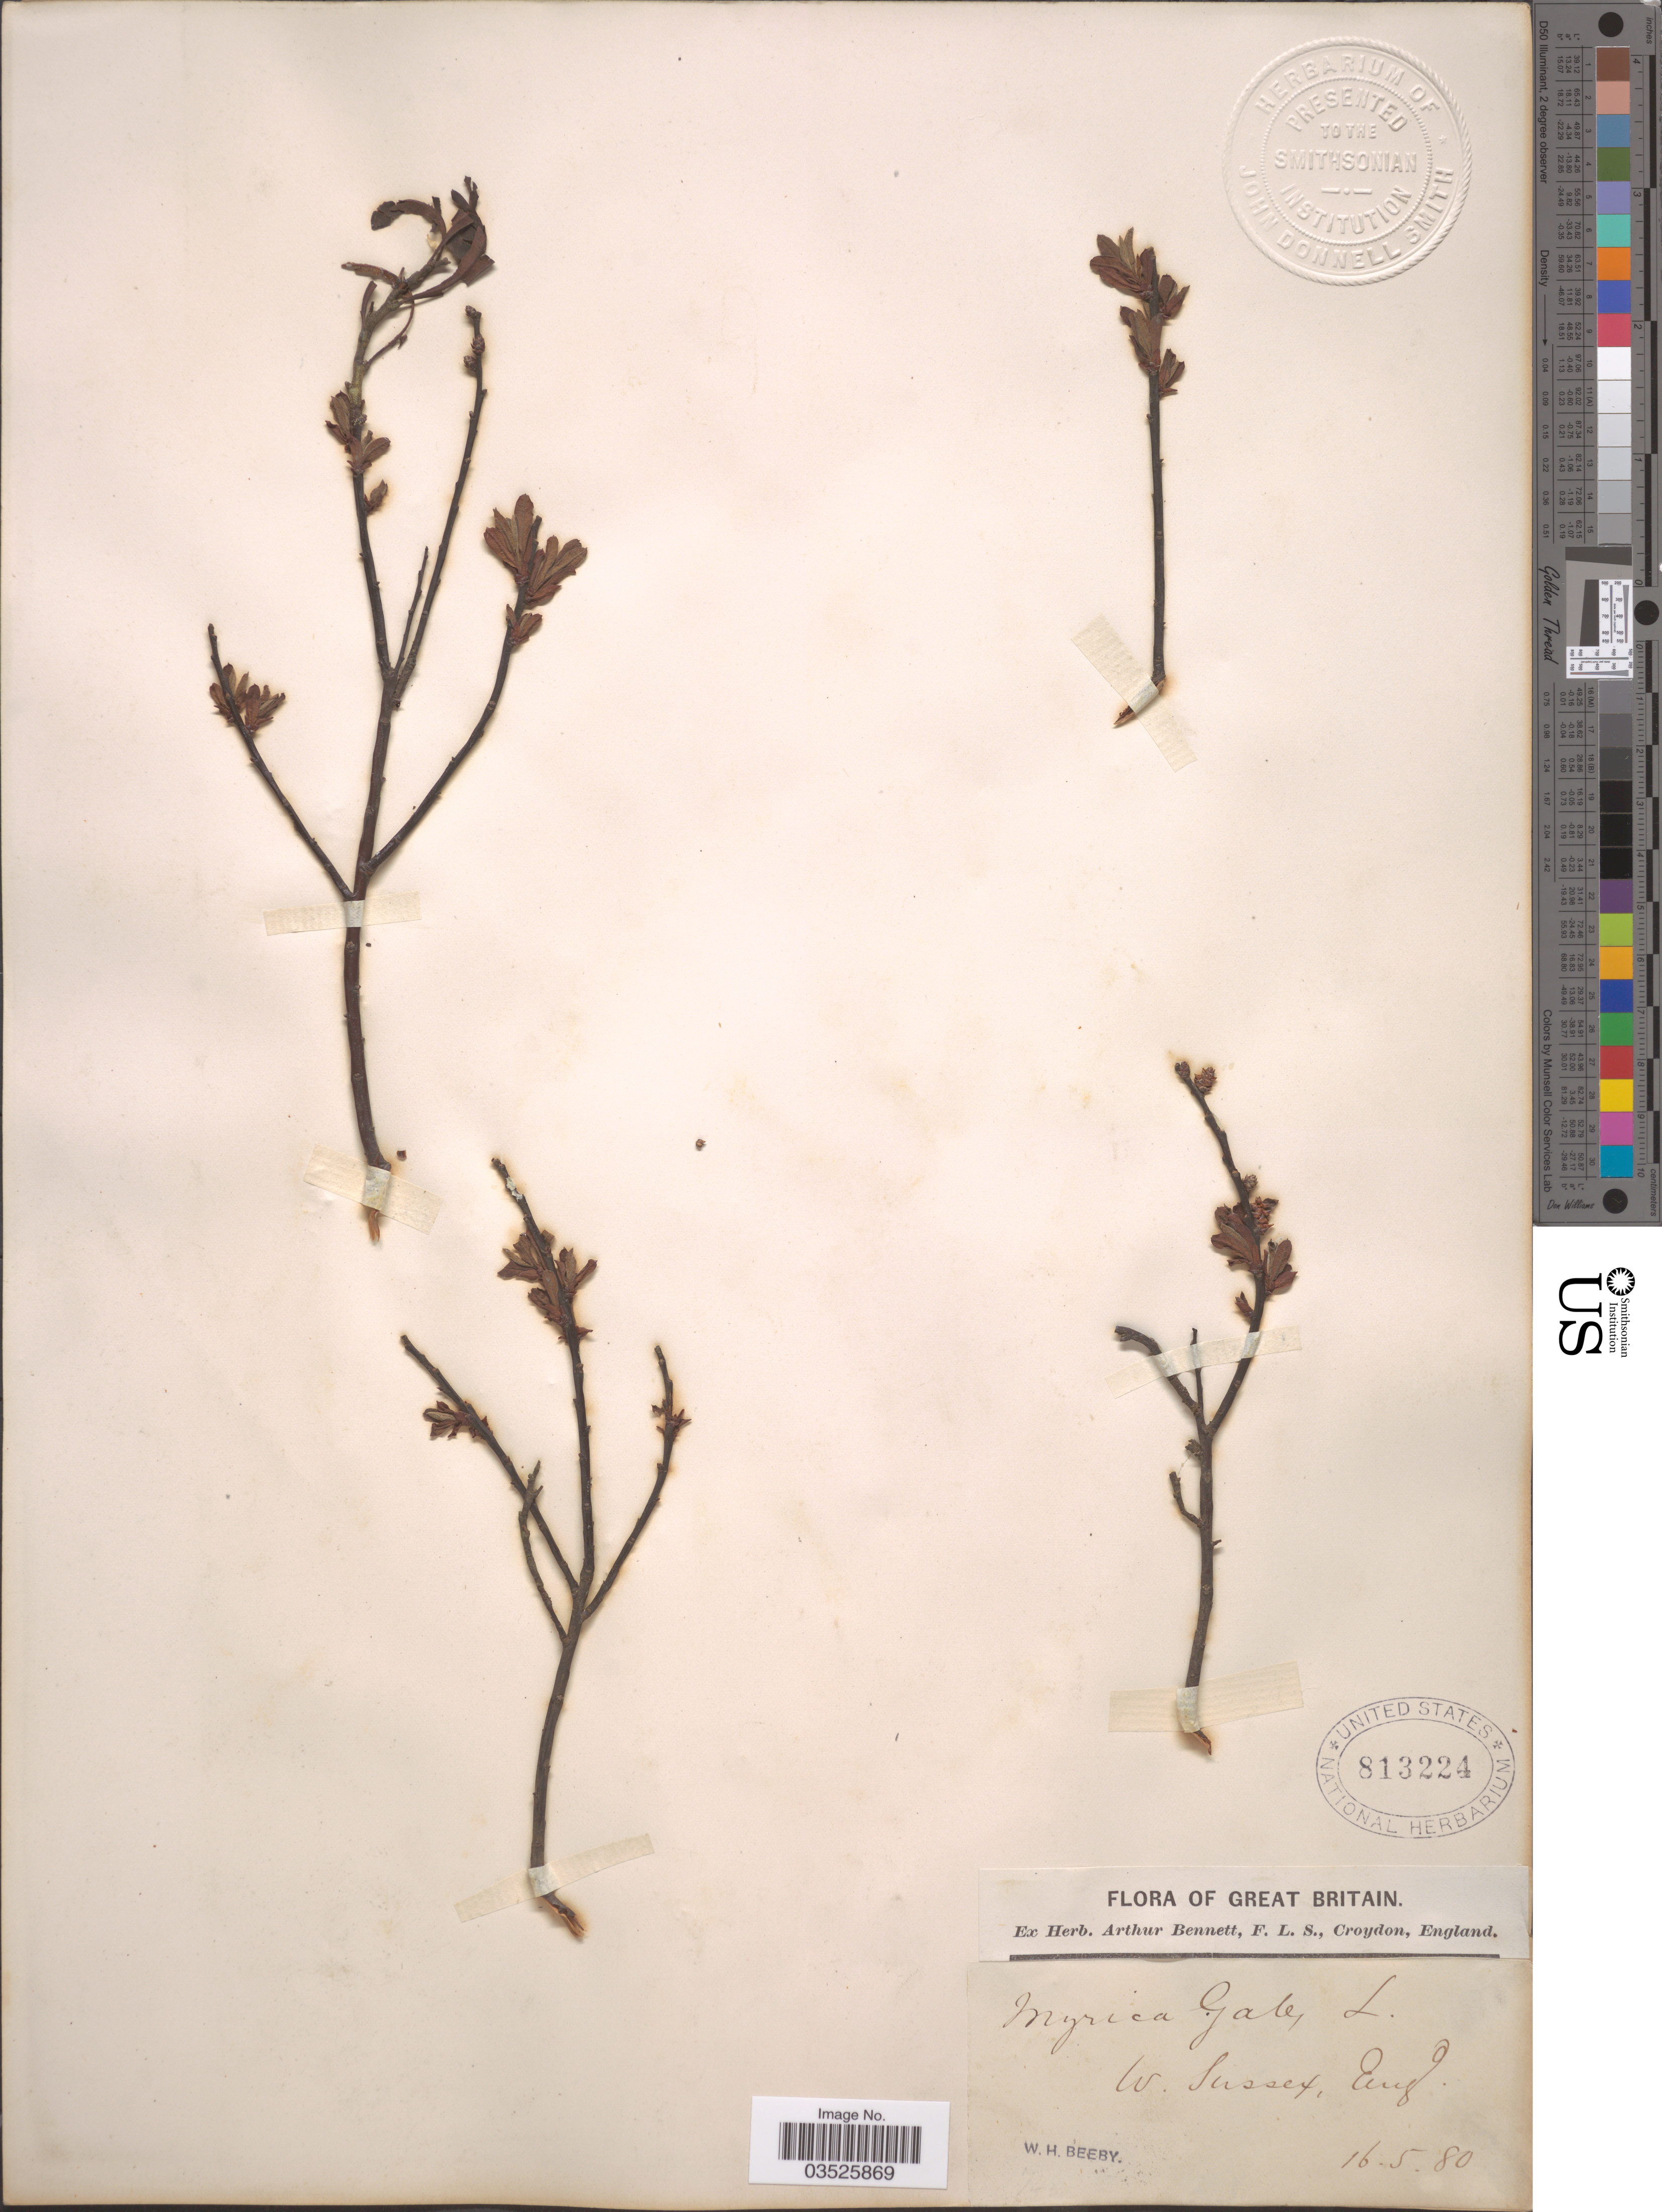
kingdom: Plantae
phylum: Tracheophyta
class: Magnoliopsida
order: Fagales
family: Myricaceae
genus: Myrica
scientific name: Myrica gale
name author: L.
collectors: W. Beeby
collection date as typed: Transcribed d/m/y: 16/5/80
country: United Kingdom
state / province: England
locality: Great Britain. W. Sussex, Eng.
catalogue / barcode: US 813224